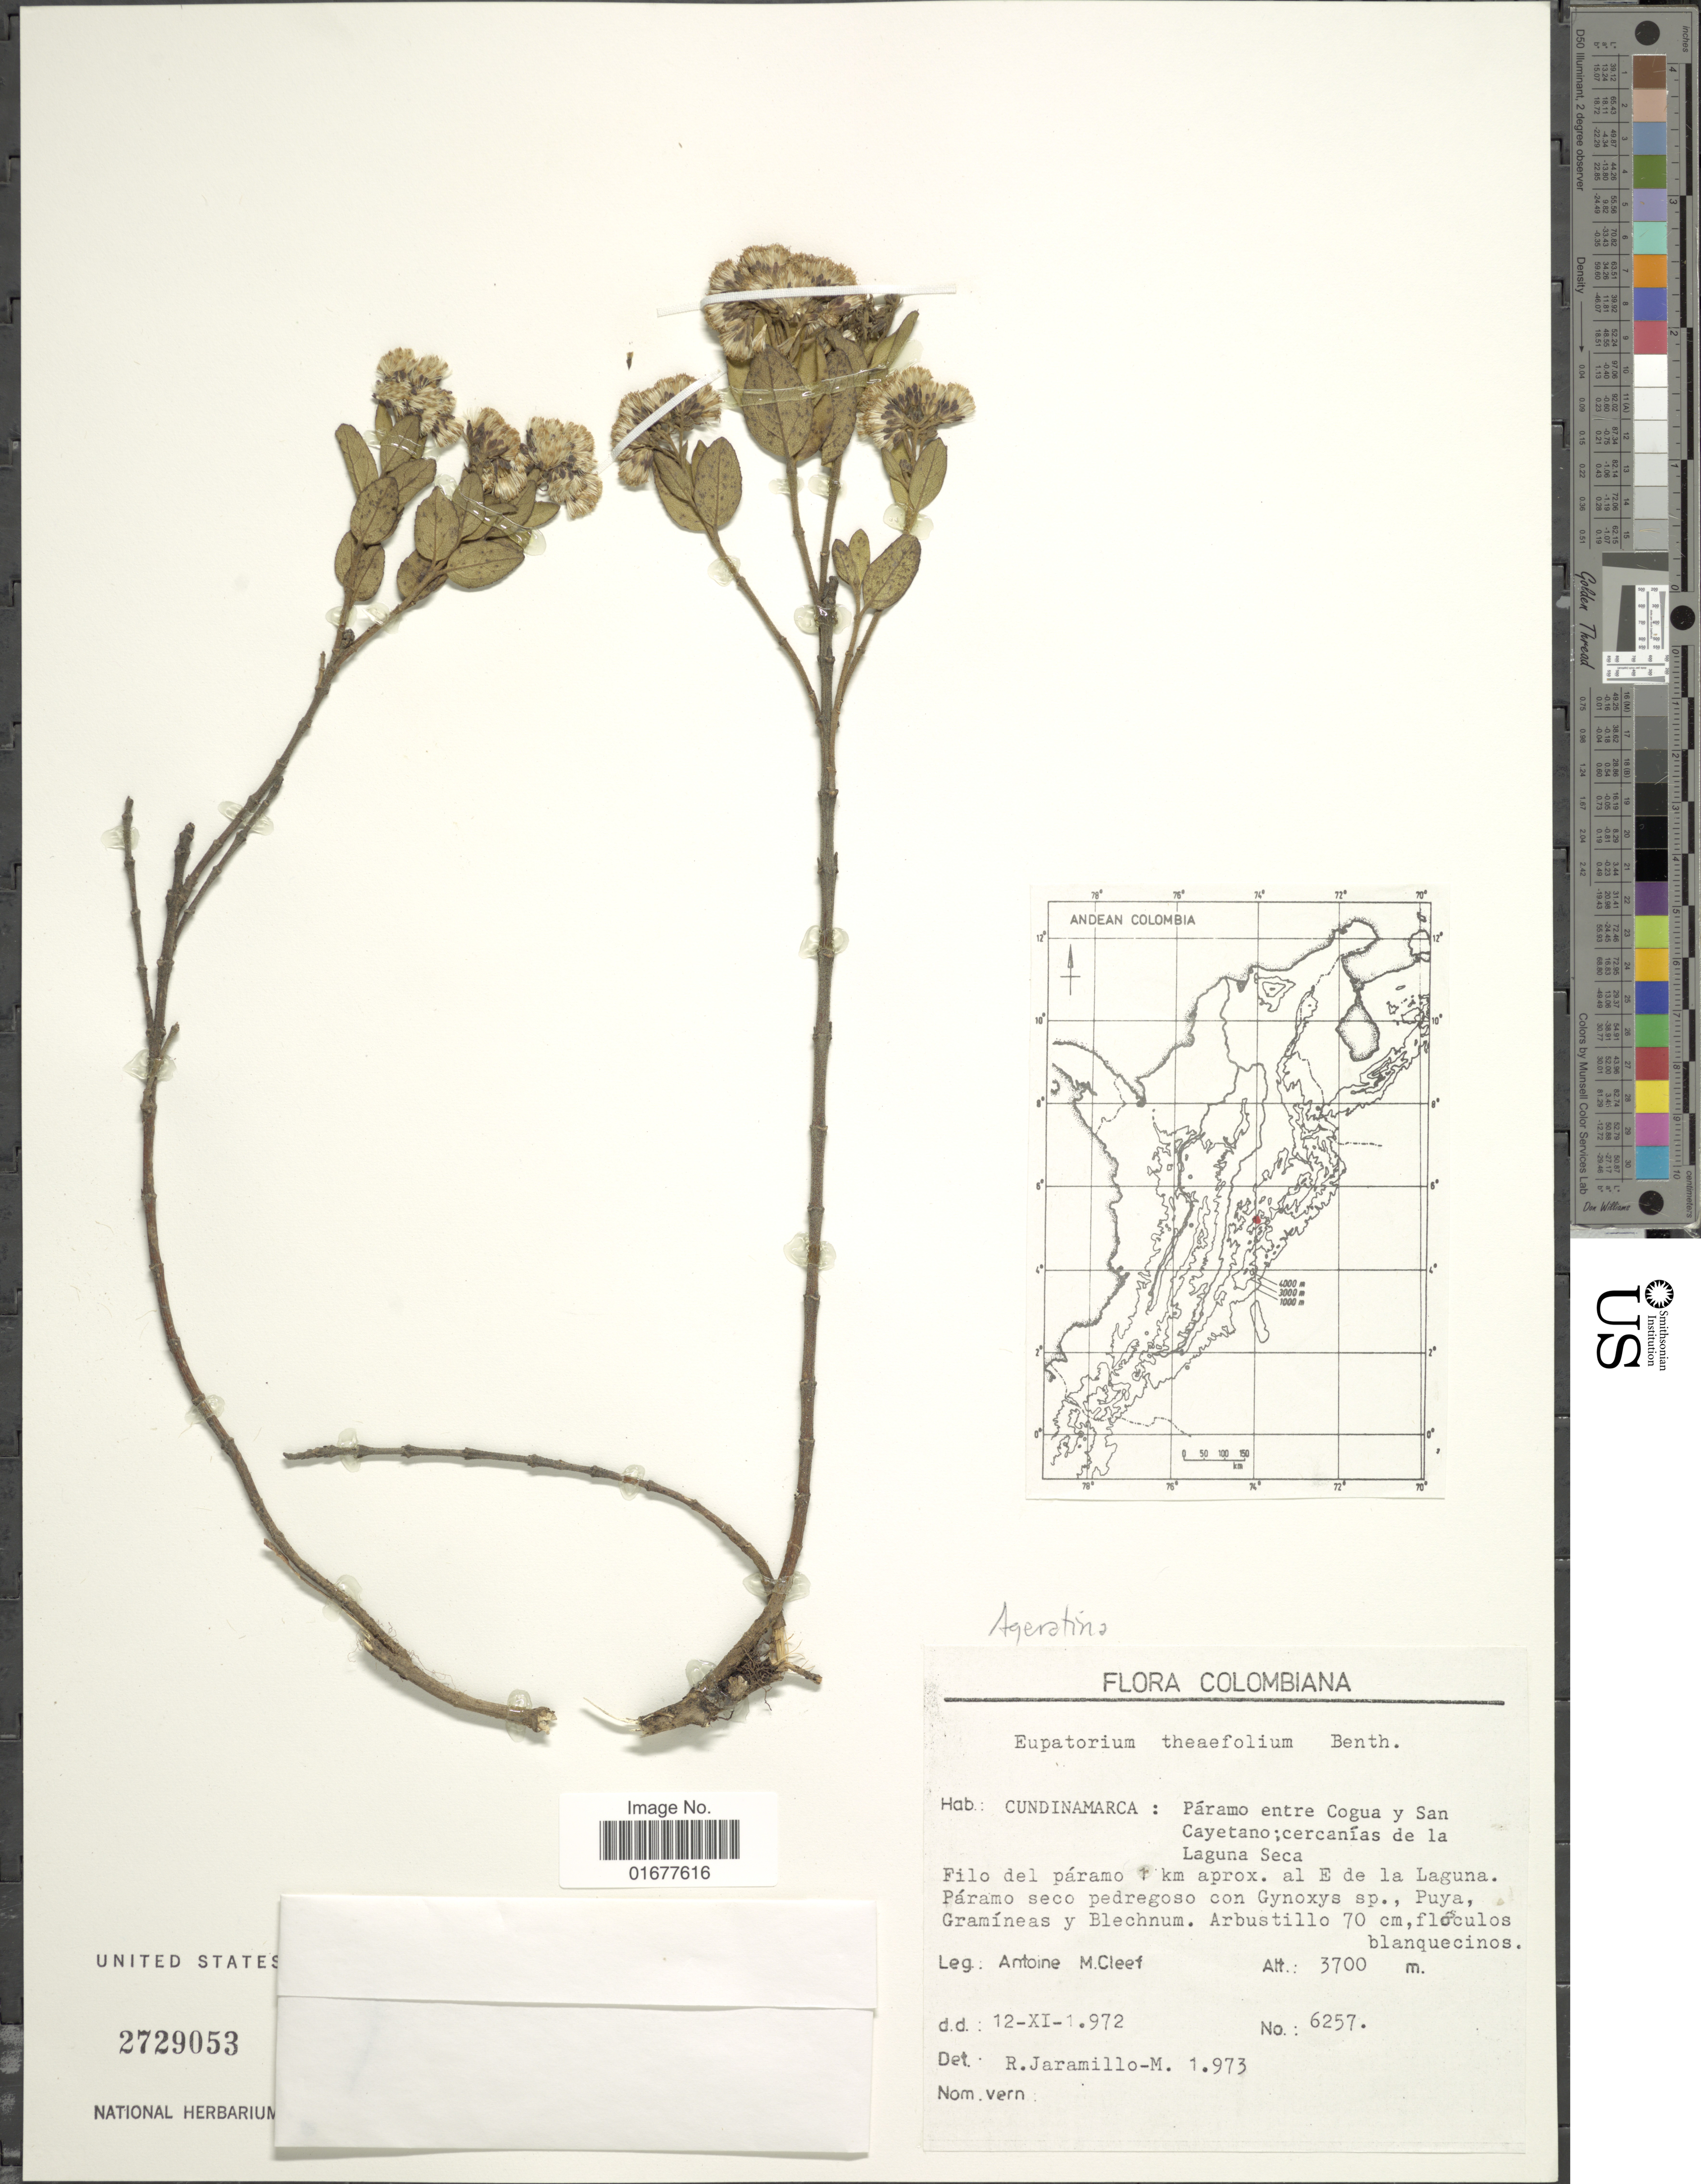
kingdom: Plantae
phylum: Tracheophyta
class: Magnoliopsida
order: Asterales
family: Asteraceae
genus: Ageratina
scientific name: Ageratina theaefolia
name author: (Benth.) R.M. King & H. Rob.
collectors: A. M. Cleef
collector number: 6257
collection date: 1972-11-12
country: Colombia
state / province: Cundinamarca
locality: Paramo entre Cogua y San Cayetano; cercanias de la Laguna Seca, filo del paramo 1 km aprox. al E de la Laguna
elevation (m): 3700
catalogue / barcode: US 2729053